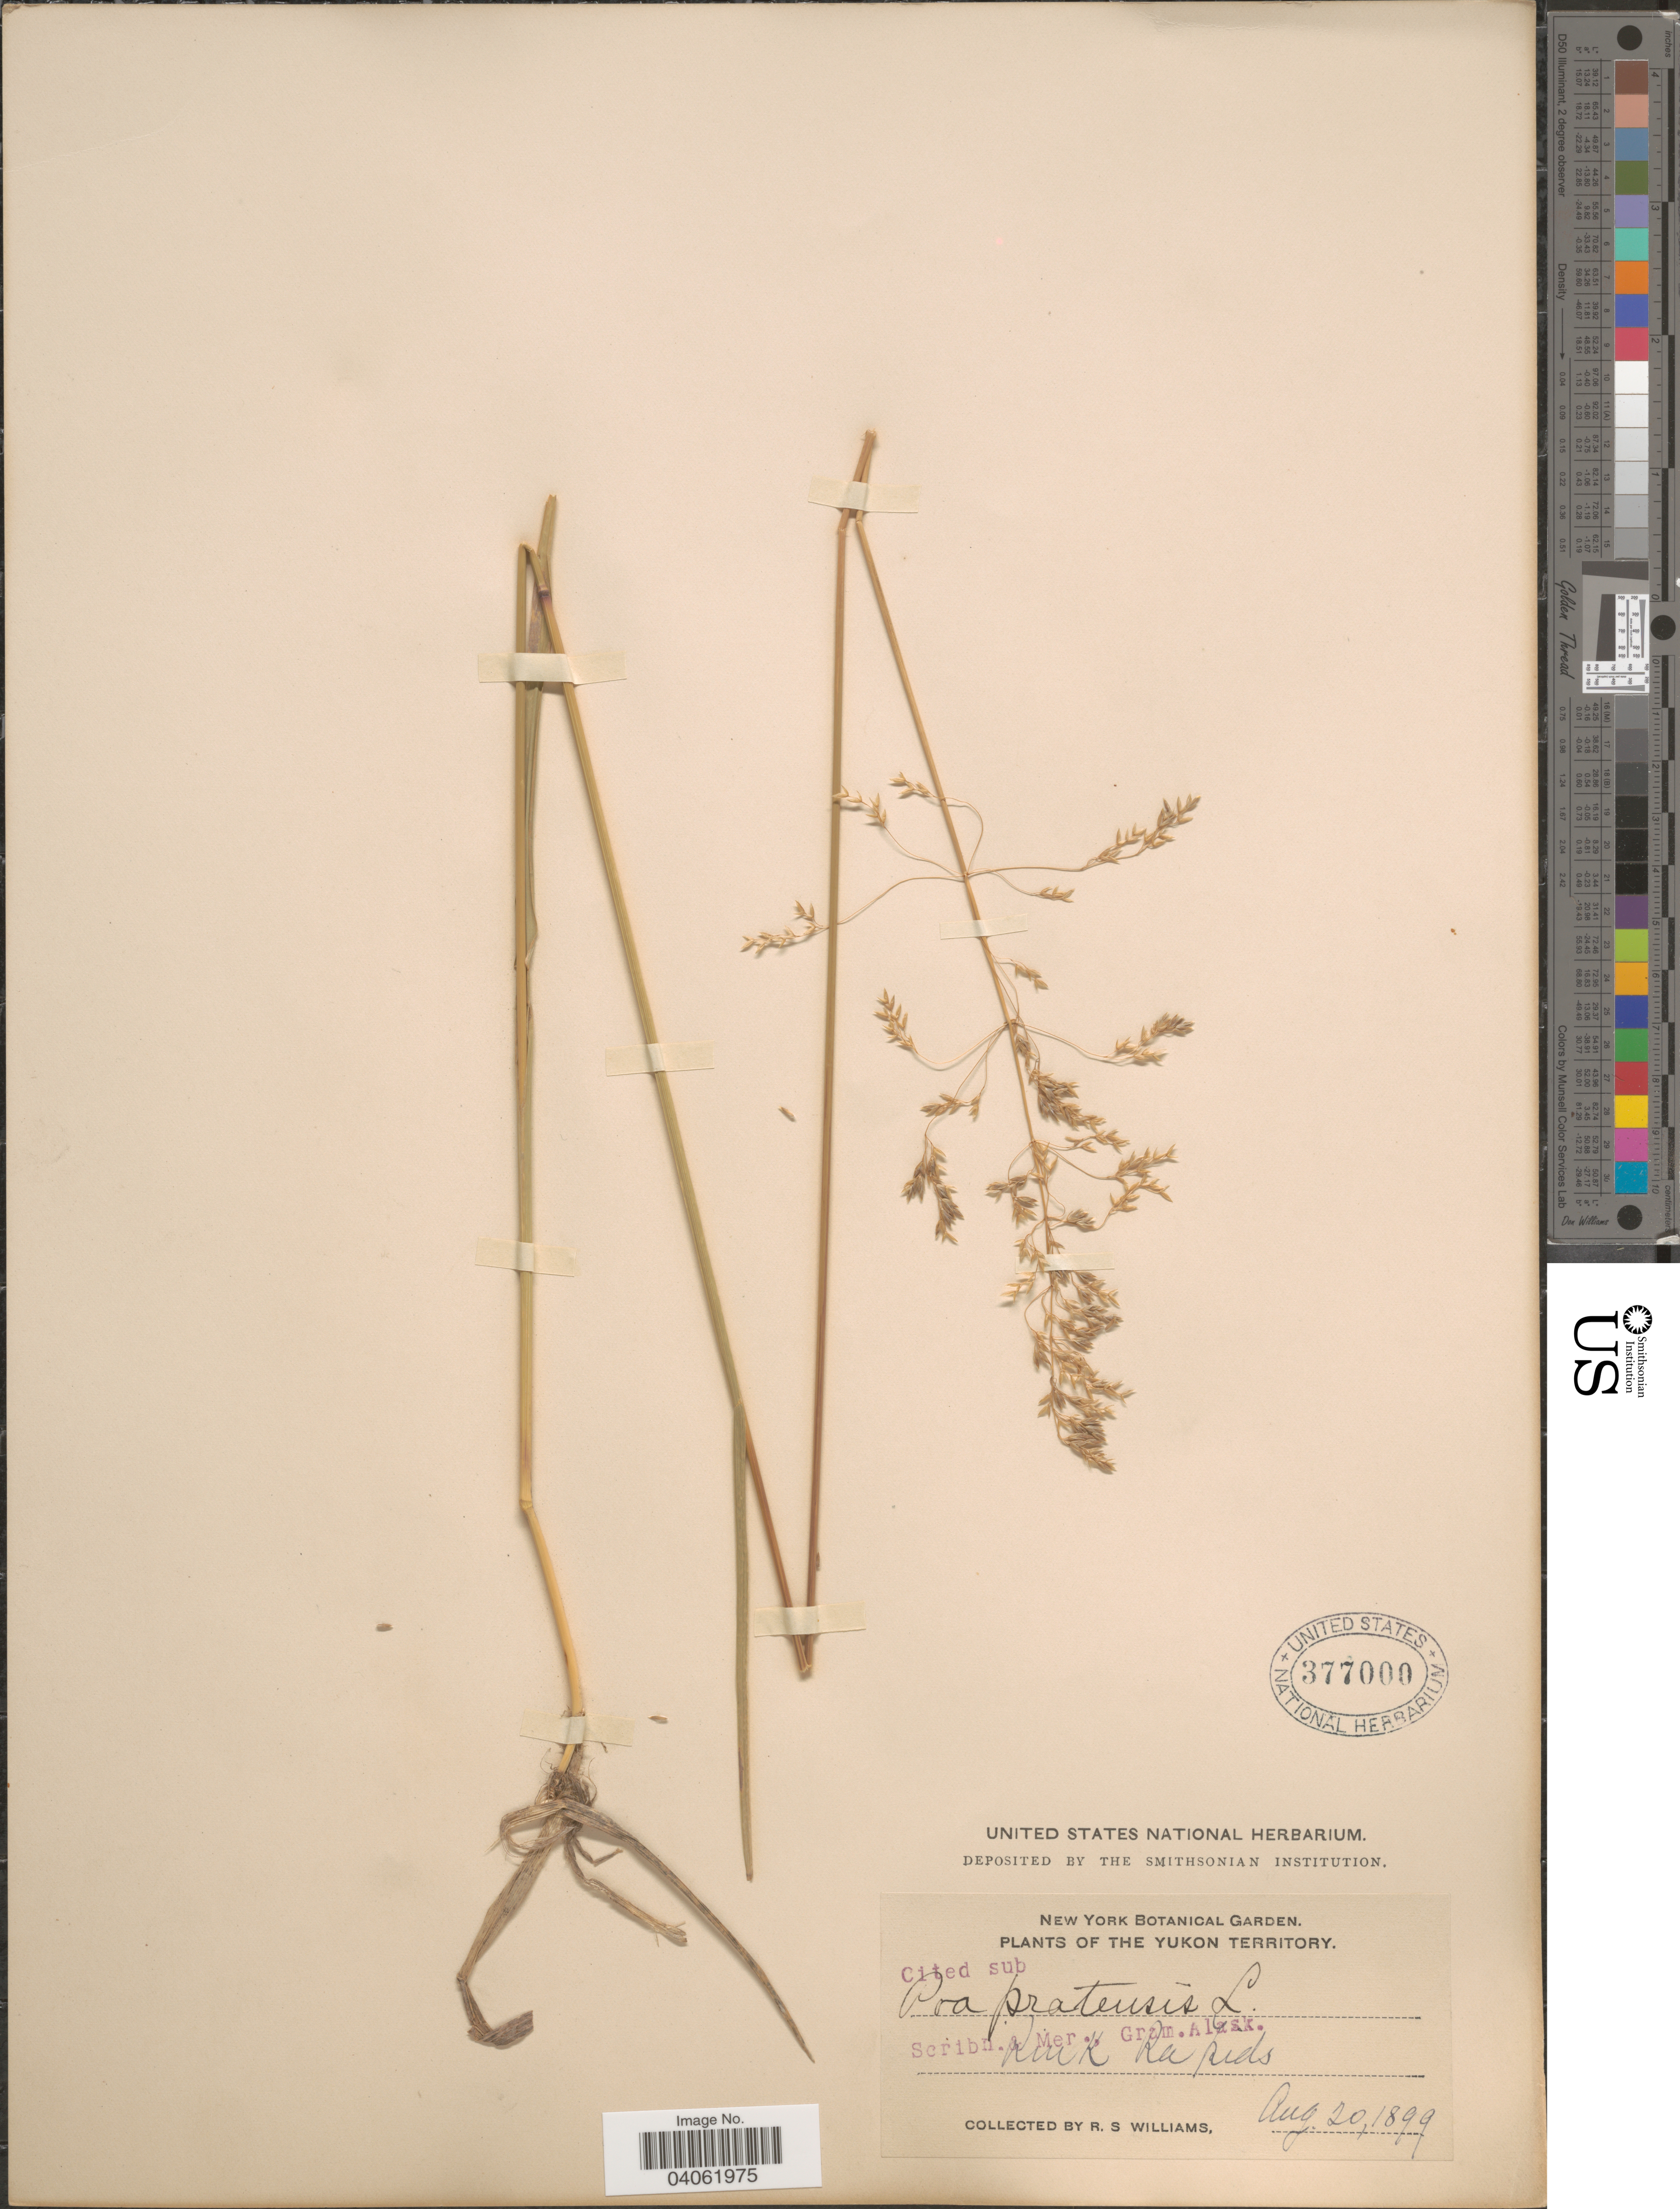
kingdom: Plantae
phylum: Tracheophyta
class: Liliopsida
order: Poales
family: Poaceae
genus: Poa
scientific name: Poa pratensis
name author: L.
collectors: R. S. Williams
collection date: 1899-08-20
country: Canada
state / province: Yukon Territory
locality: Kuik Rapids.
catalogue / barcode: US 377000